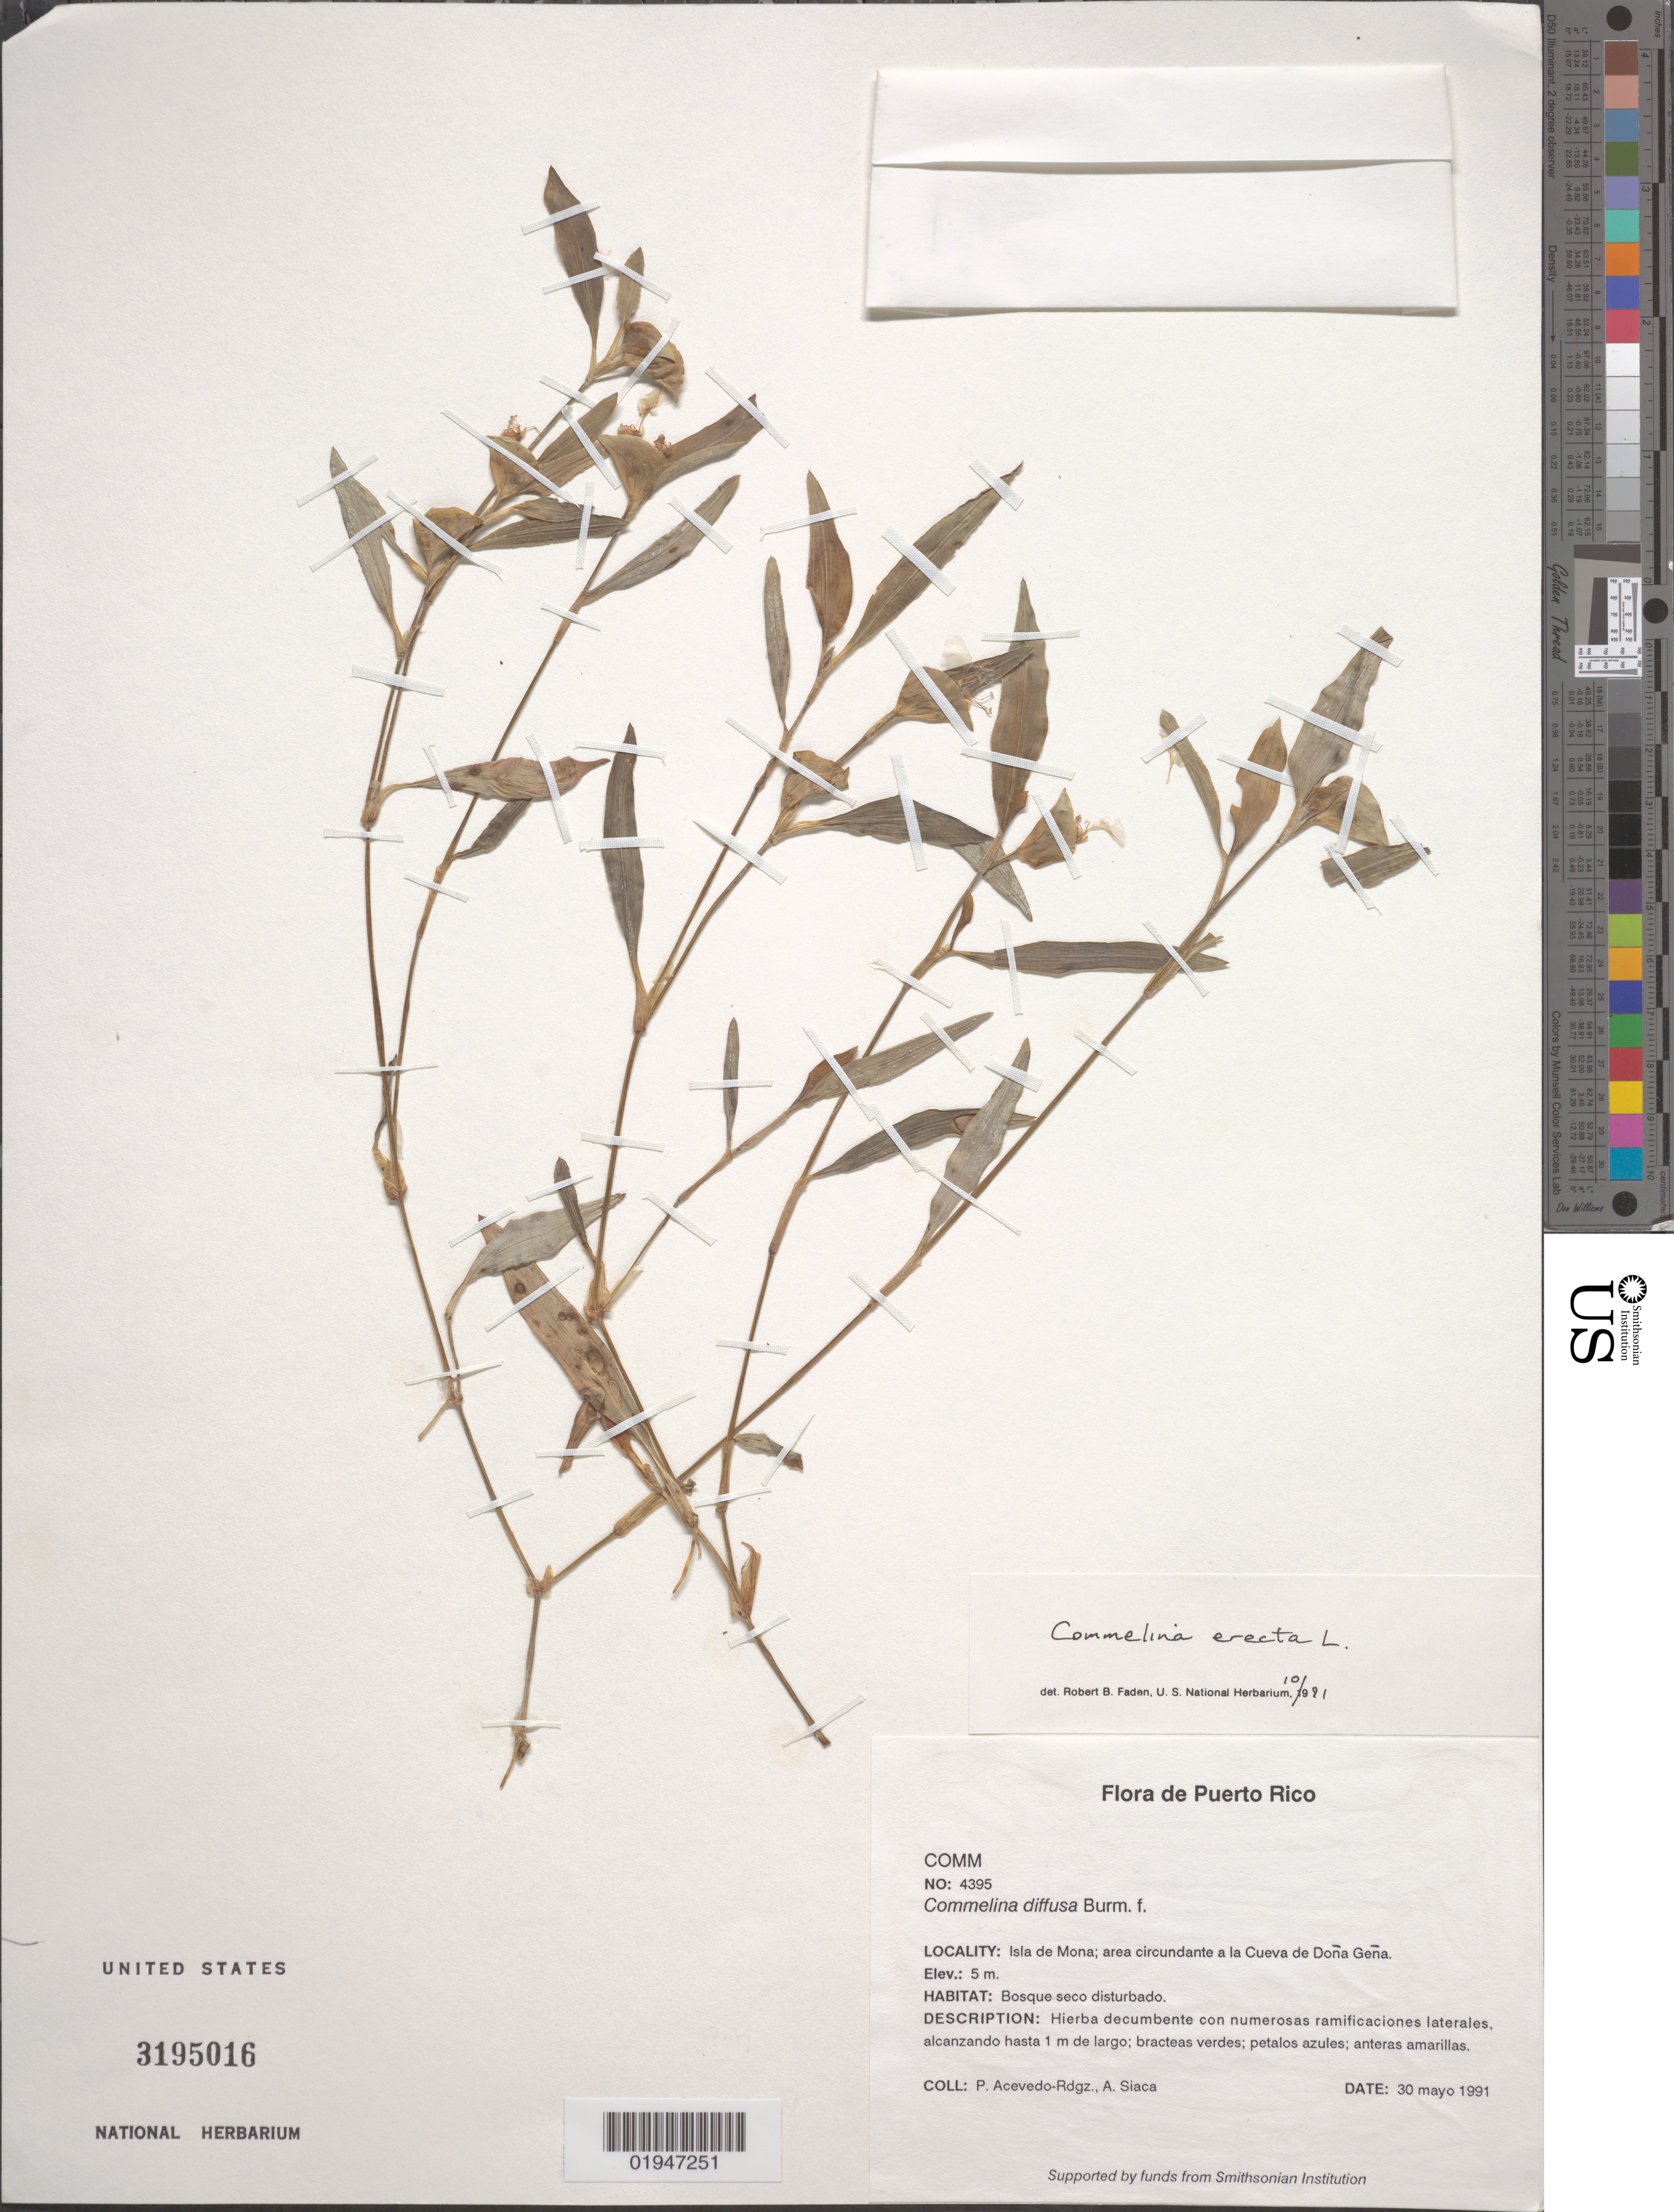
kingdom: Plantae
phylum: Tracheophyta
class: Liliopsida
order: Commelinales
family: Commelinaceae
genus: Commelina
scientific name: Commelina erecta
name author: L.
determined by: Faden, Robert B., (US), Smithsonian Institution - National Museum of Natural History (UNITED STATES)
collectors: P. Acevedo-Rodr. & A. Siaca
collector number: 4395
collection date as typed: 30 May 1991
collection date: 1991-05-30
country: Puerto Rico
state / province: Mayaguëz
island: Mona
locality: Isla de Mona; area circundante a la Cueva de Dona Gena.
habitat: Bosque seco disturbado.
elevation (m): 5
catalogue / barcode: US 3195016